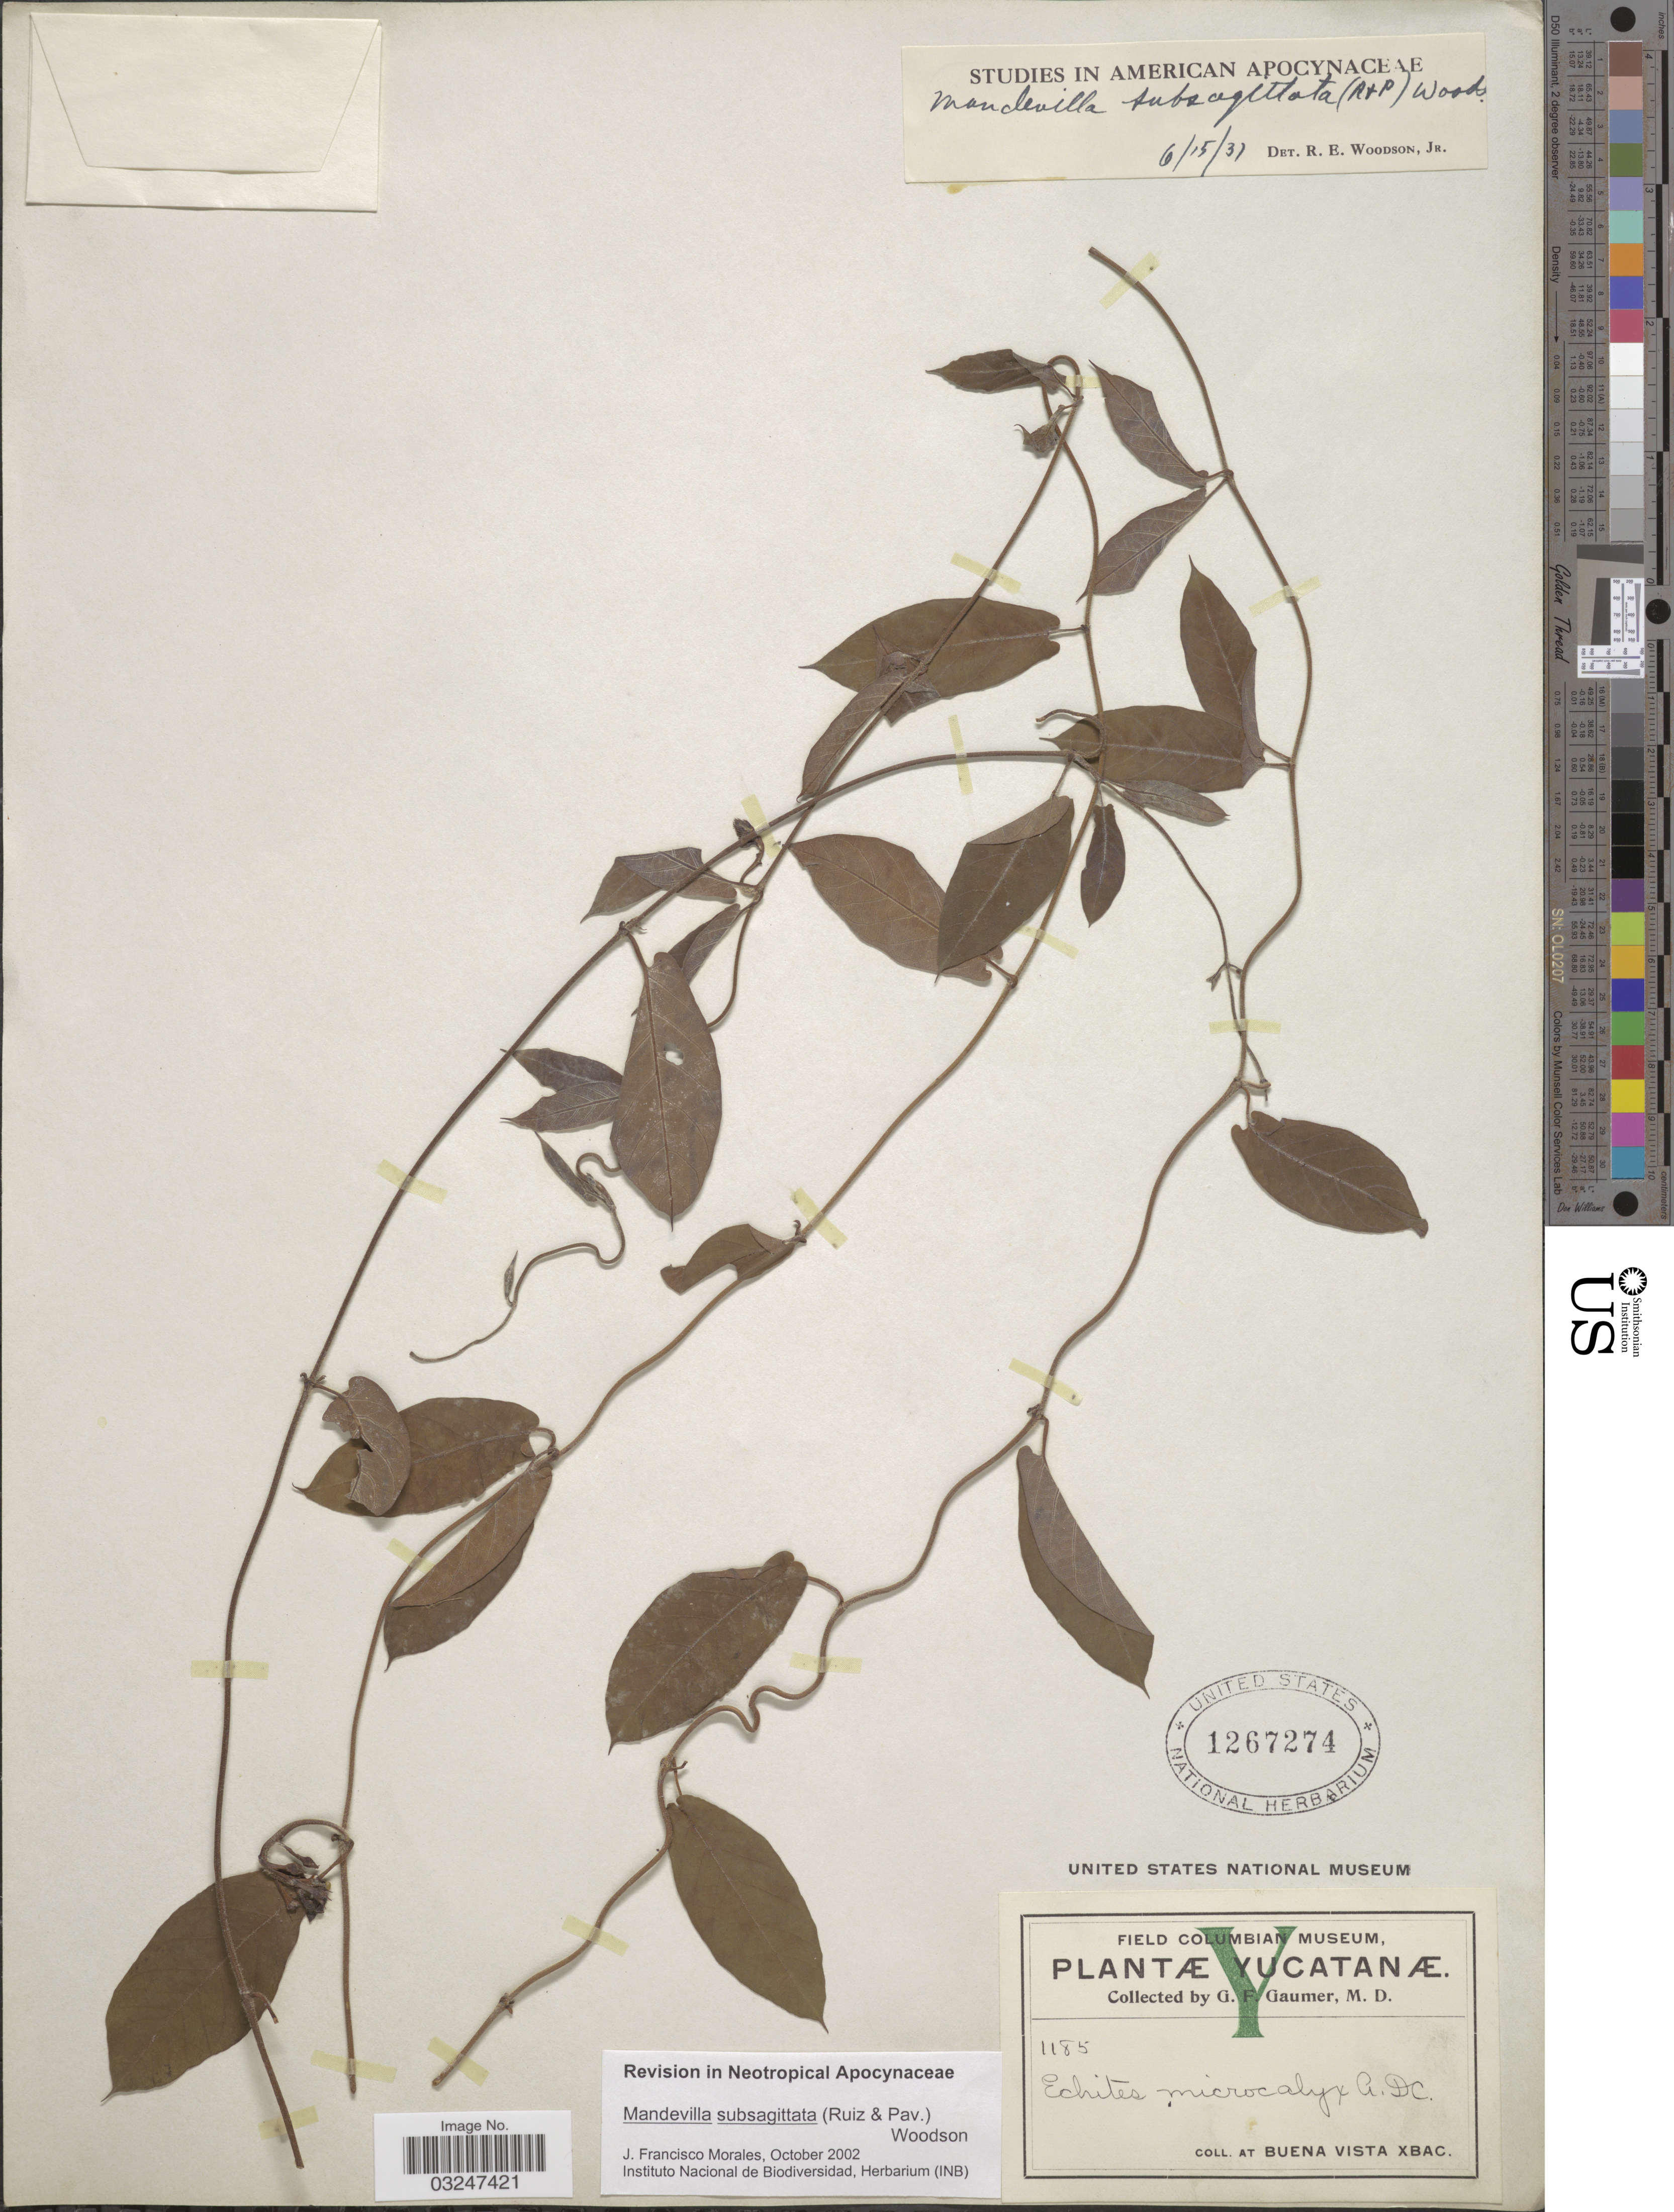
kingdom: Plantae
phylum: Tracheophyta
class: Magnoliopsida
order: Gentianales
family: Apocynaceae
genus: Mandevilla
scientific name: Mandevilla subsagittata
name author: (Ruiz & Pav.) Woodson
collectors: G. F. Gaumer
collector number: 1185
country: Mexico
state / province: Yucatán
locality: At Buena Vista Xbac.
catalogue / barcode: US 1267274